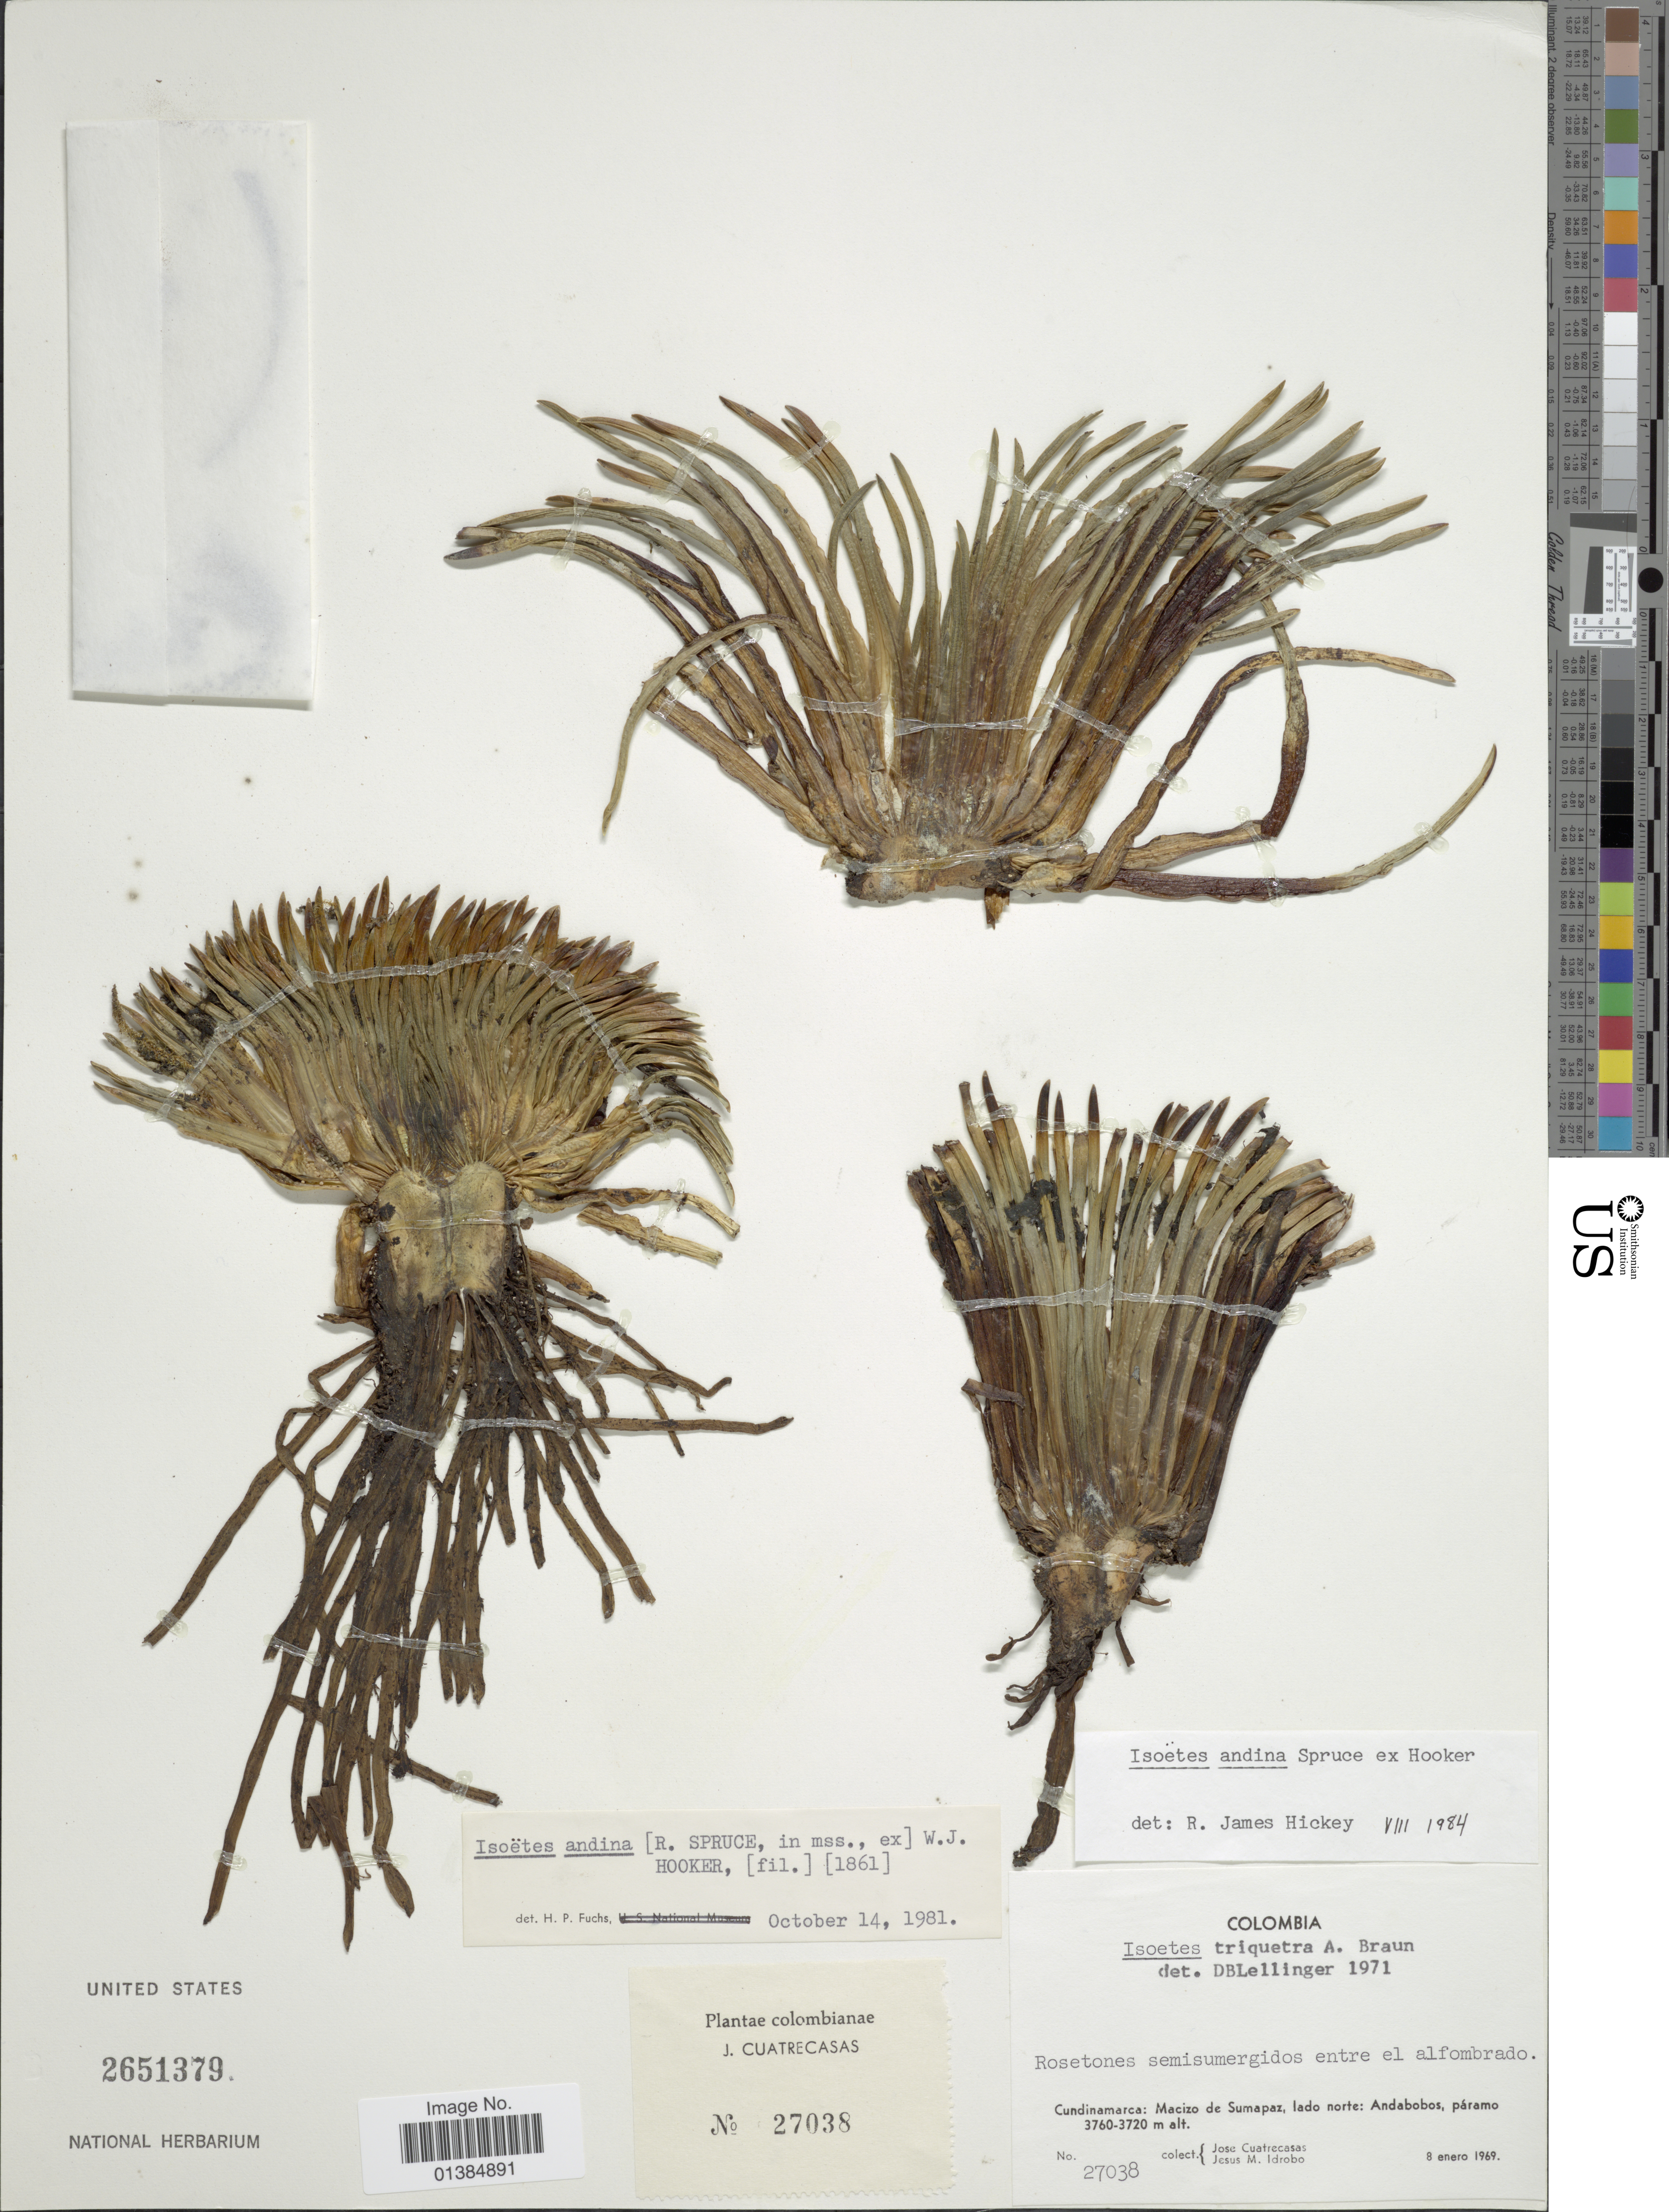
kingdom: Plantae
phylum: Tracheophyta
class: Lycopodiopsida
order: Isoetales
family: Isoetaceae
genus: Isoetes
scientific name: Isoetes andina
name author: Spruce ex Hook.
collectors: J. Cuatrecasas & J. M. Idrobo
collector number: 27038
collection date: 1969-01-08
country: Colombia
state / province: Cundinamarca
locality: Macizo de Sumapaz, lado norte: Andabobos.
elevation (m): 3720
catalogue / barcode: US 2651379